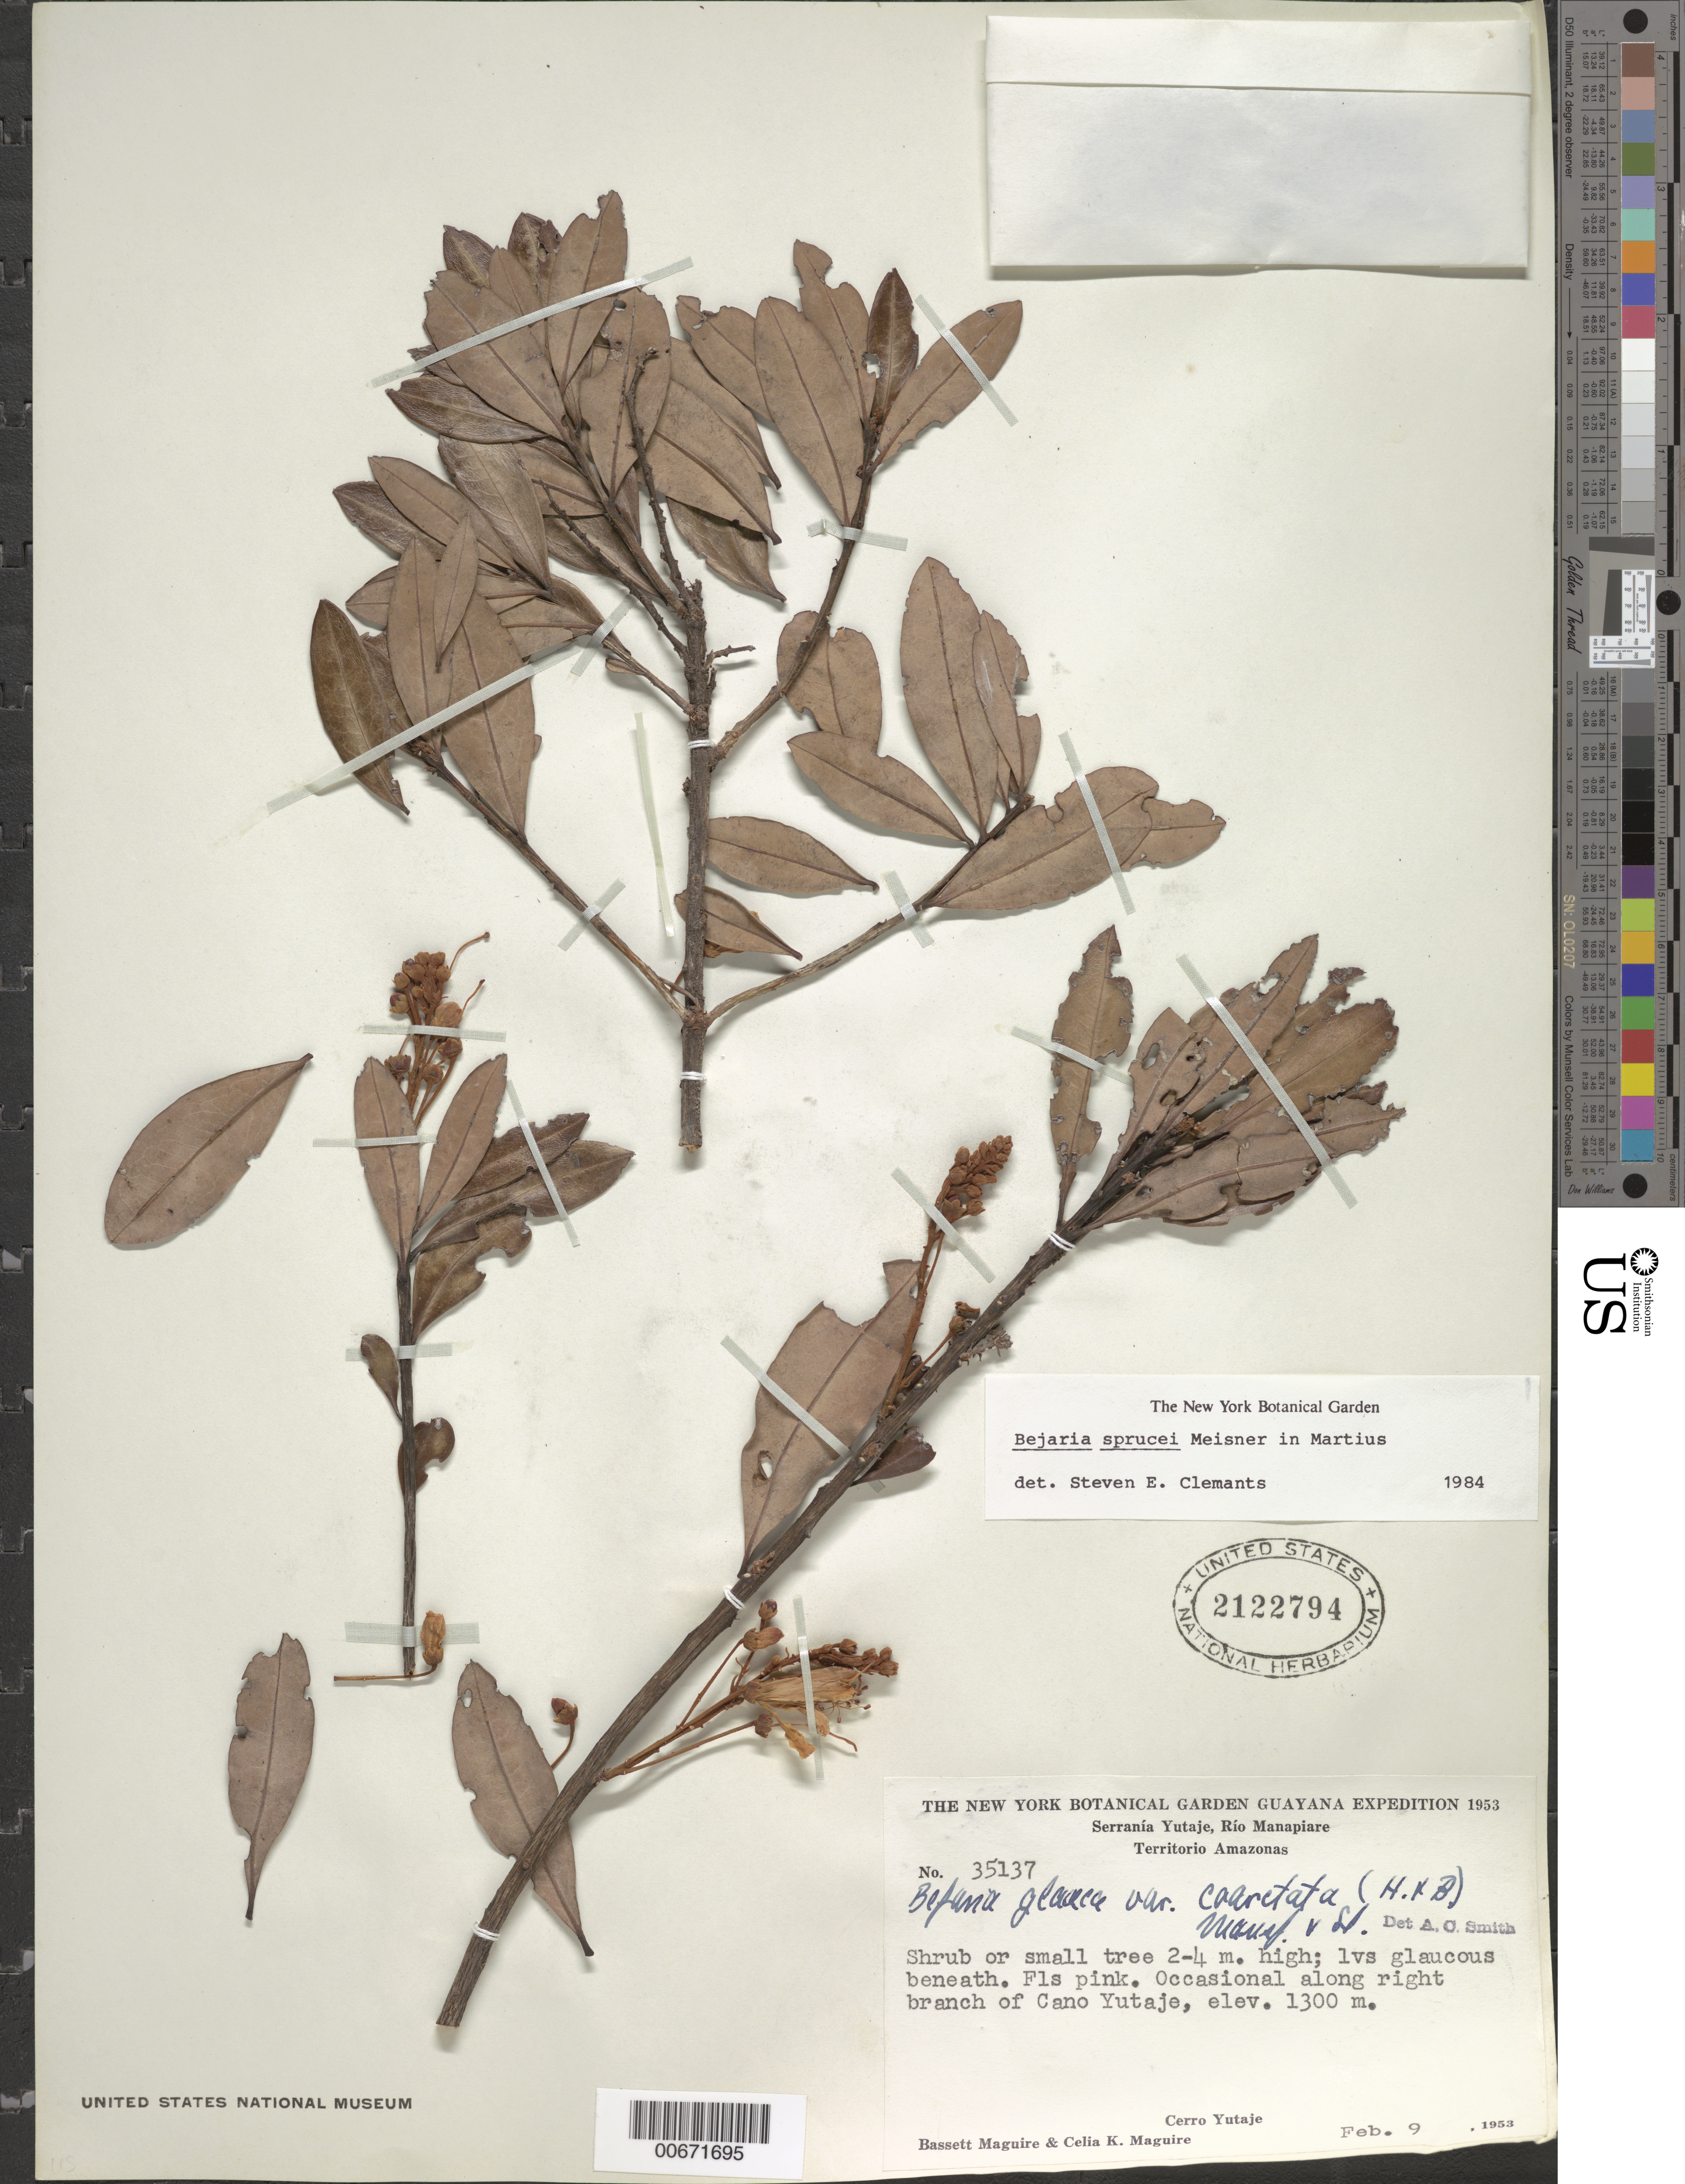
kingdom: Plantae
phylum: Tracheophyta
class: Magnoliopsida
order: Ericales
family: Ericaceae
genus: Bejaria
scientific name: Bejaria sprucei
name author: Meisn.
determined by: Clemants, S. E.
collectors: B. Maguire & C. K. Maguire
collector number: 35137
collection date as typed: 9-Feb-53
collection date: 1953-02-09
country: Venezuela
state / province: Amazonas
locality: Serranía Yutajé, Caño Yutajé, Río Manapiare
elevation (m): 1300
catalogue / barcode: US 2122794